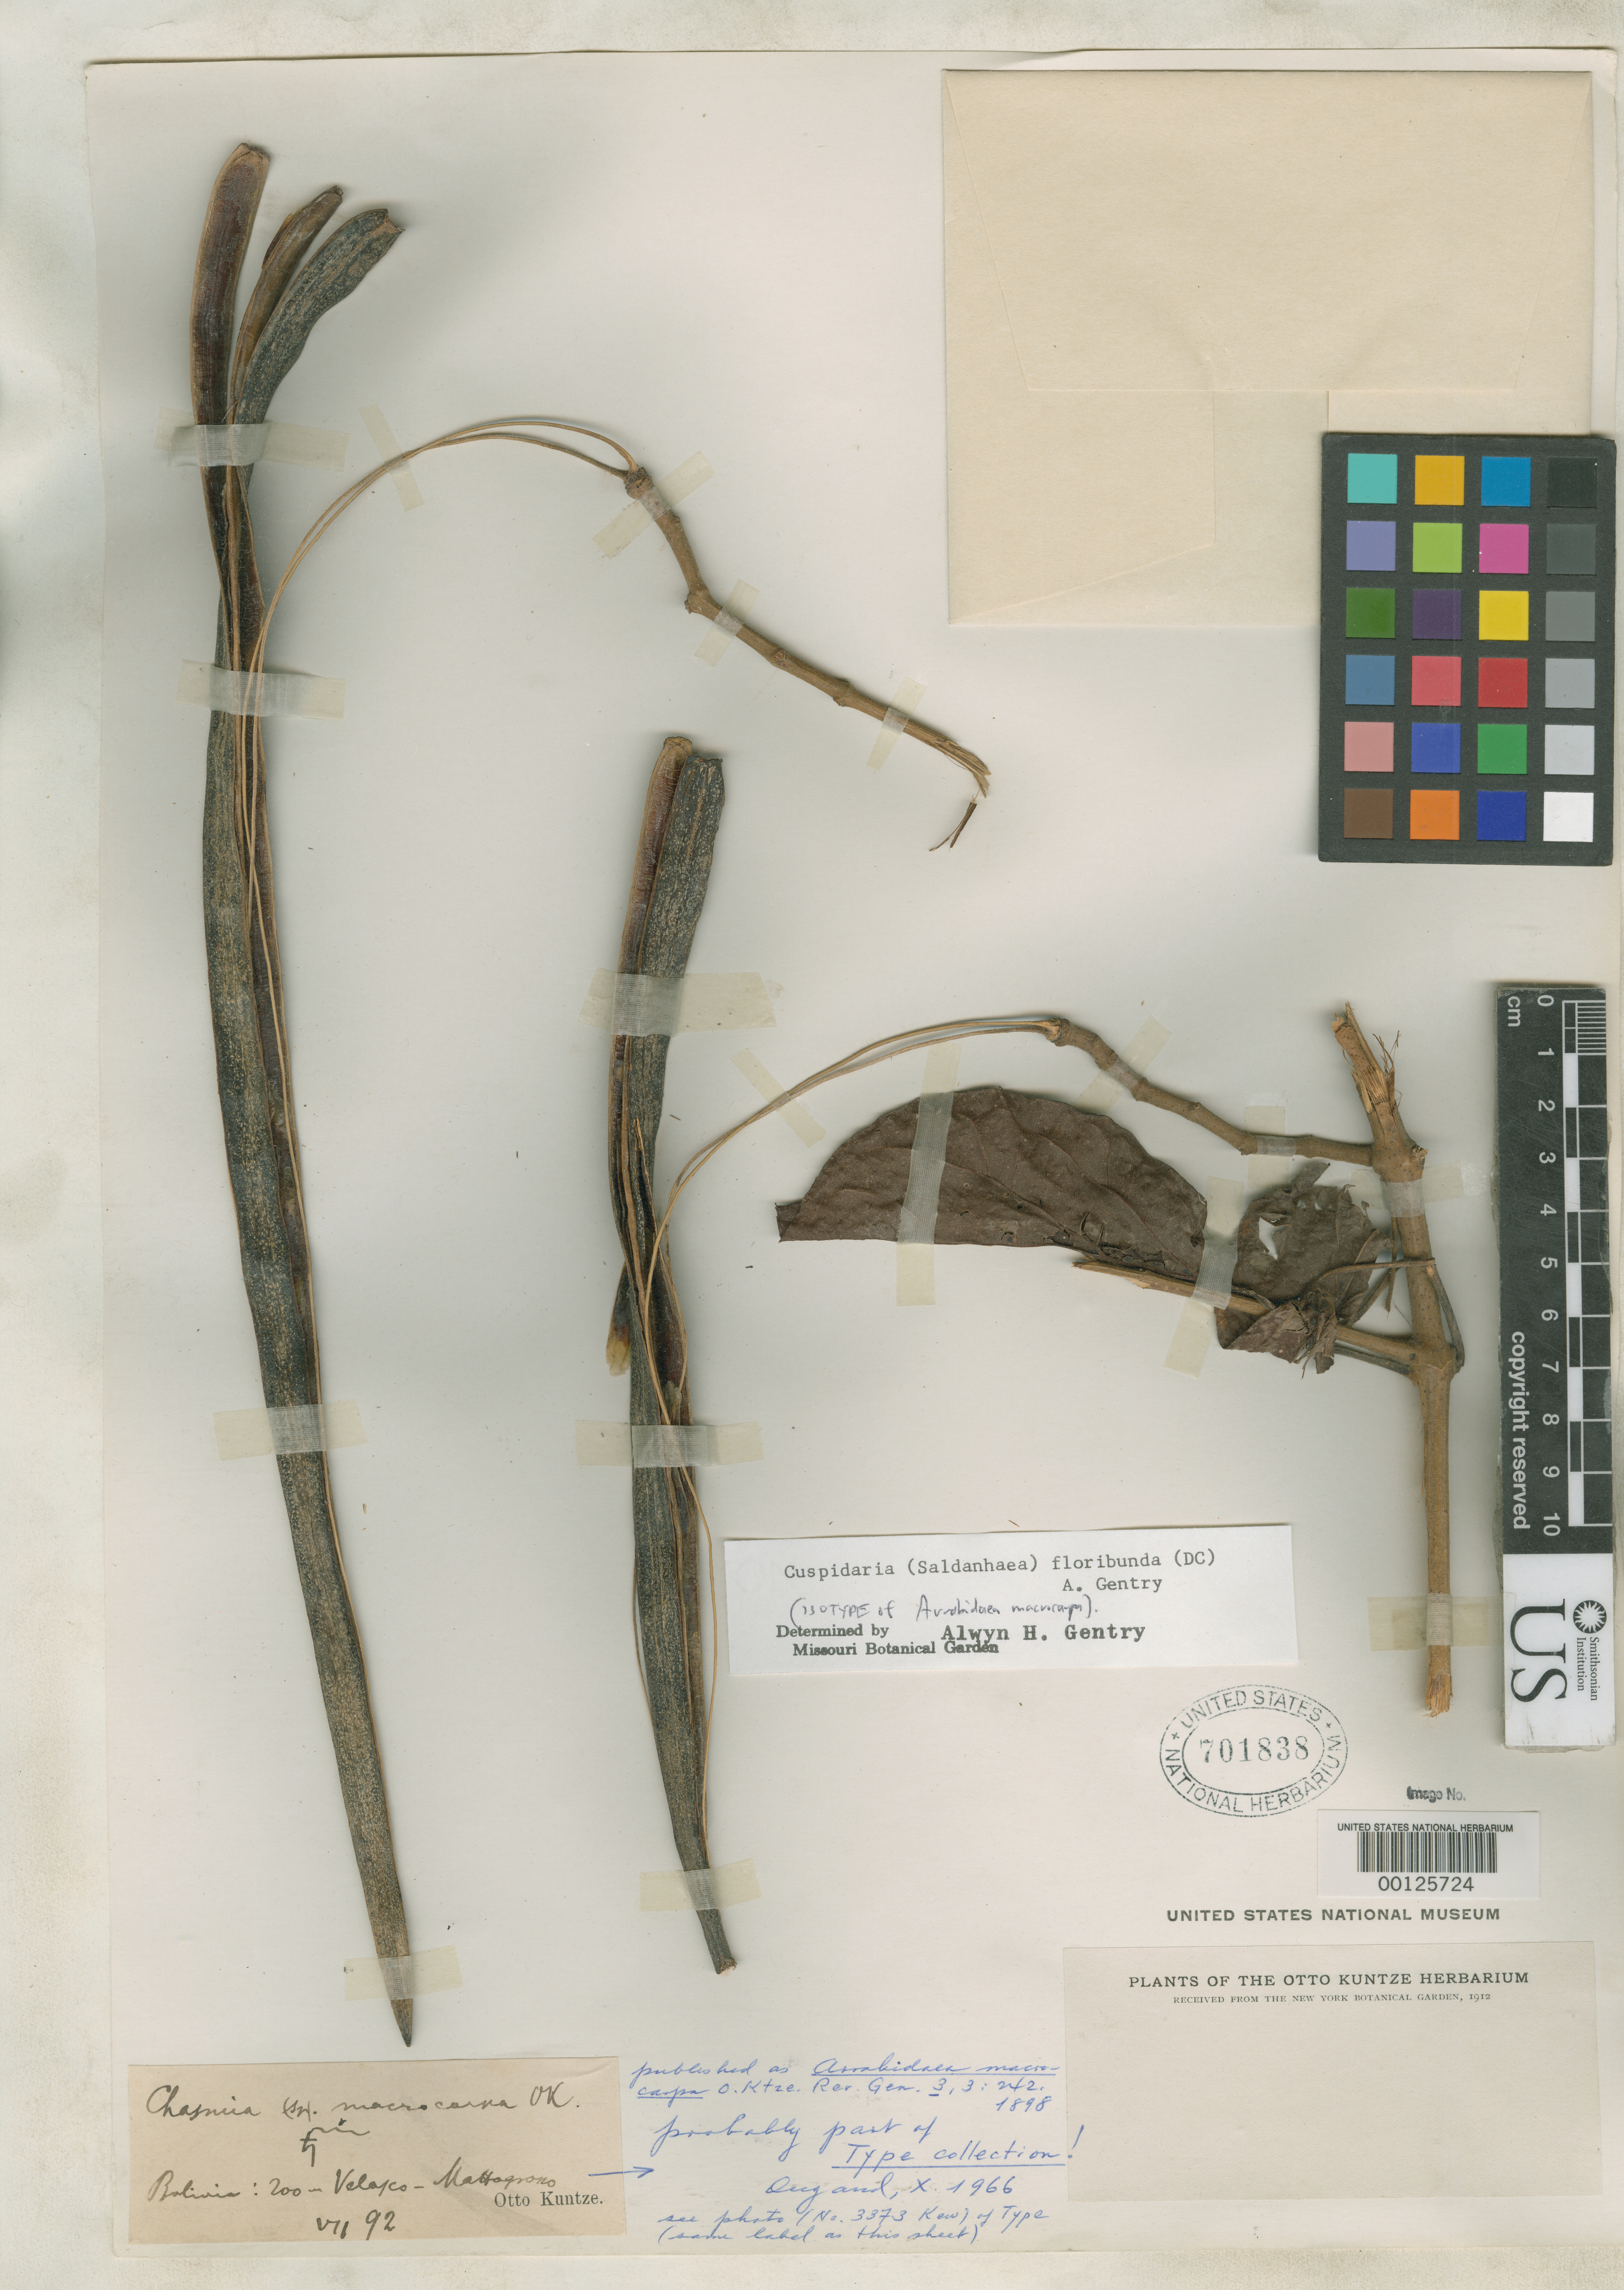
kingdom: Plantae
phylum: Tracheophyta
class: Magnoliopsida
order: Lamiales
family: Bignoniaceae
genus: Arrabidaea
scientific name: Arrabidaea macrocarpa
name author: Kuntze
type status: Isotype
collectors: C.E.O. Kuntze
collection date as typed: Jul 1892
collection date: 1892-07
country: Bolivia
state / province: Santa Cruz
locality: Velasco, border of Mato Grosso, Brazil.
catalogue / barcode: US 701838